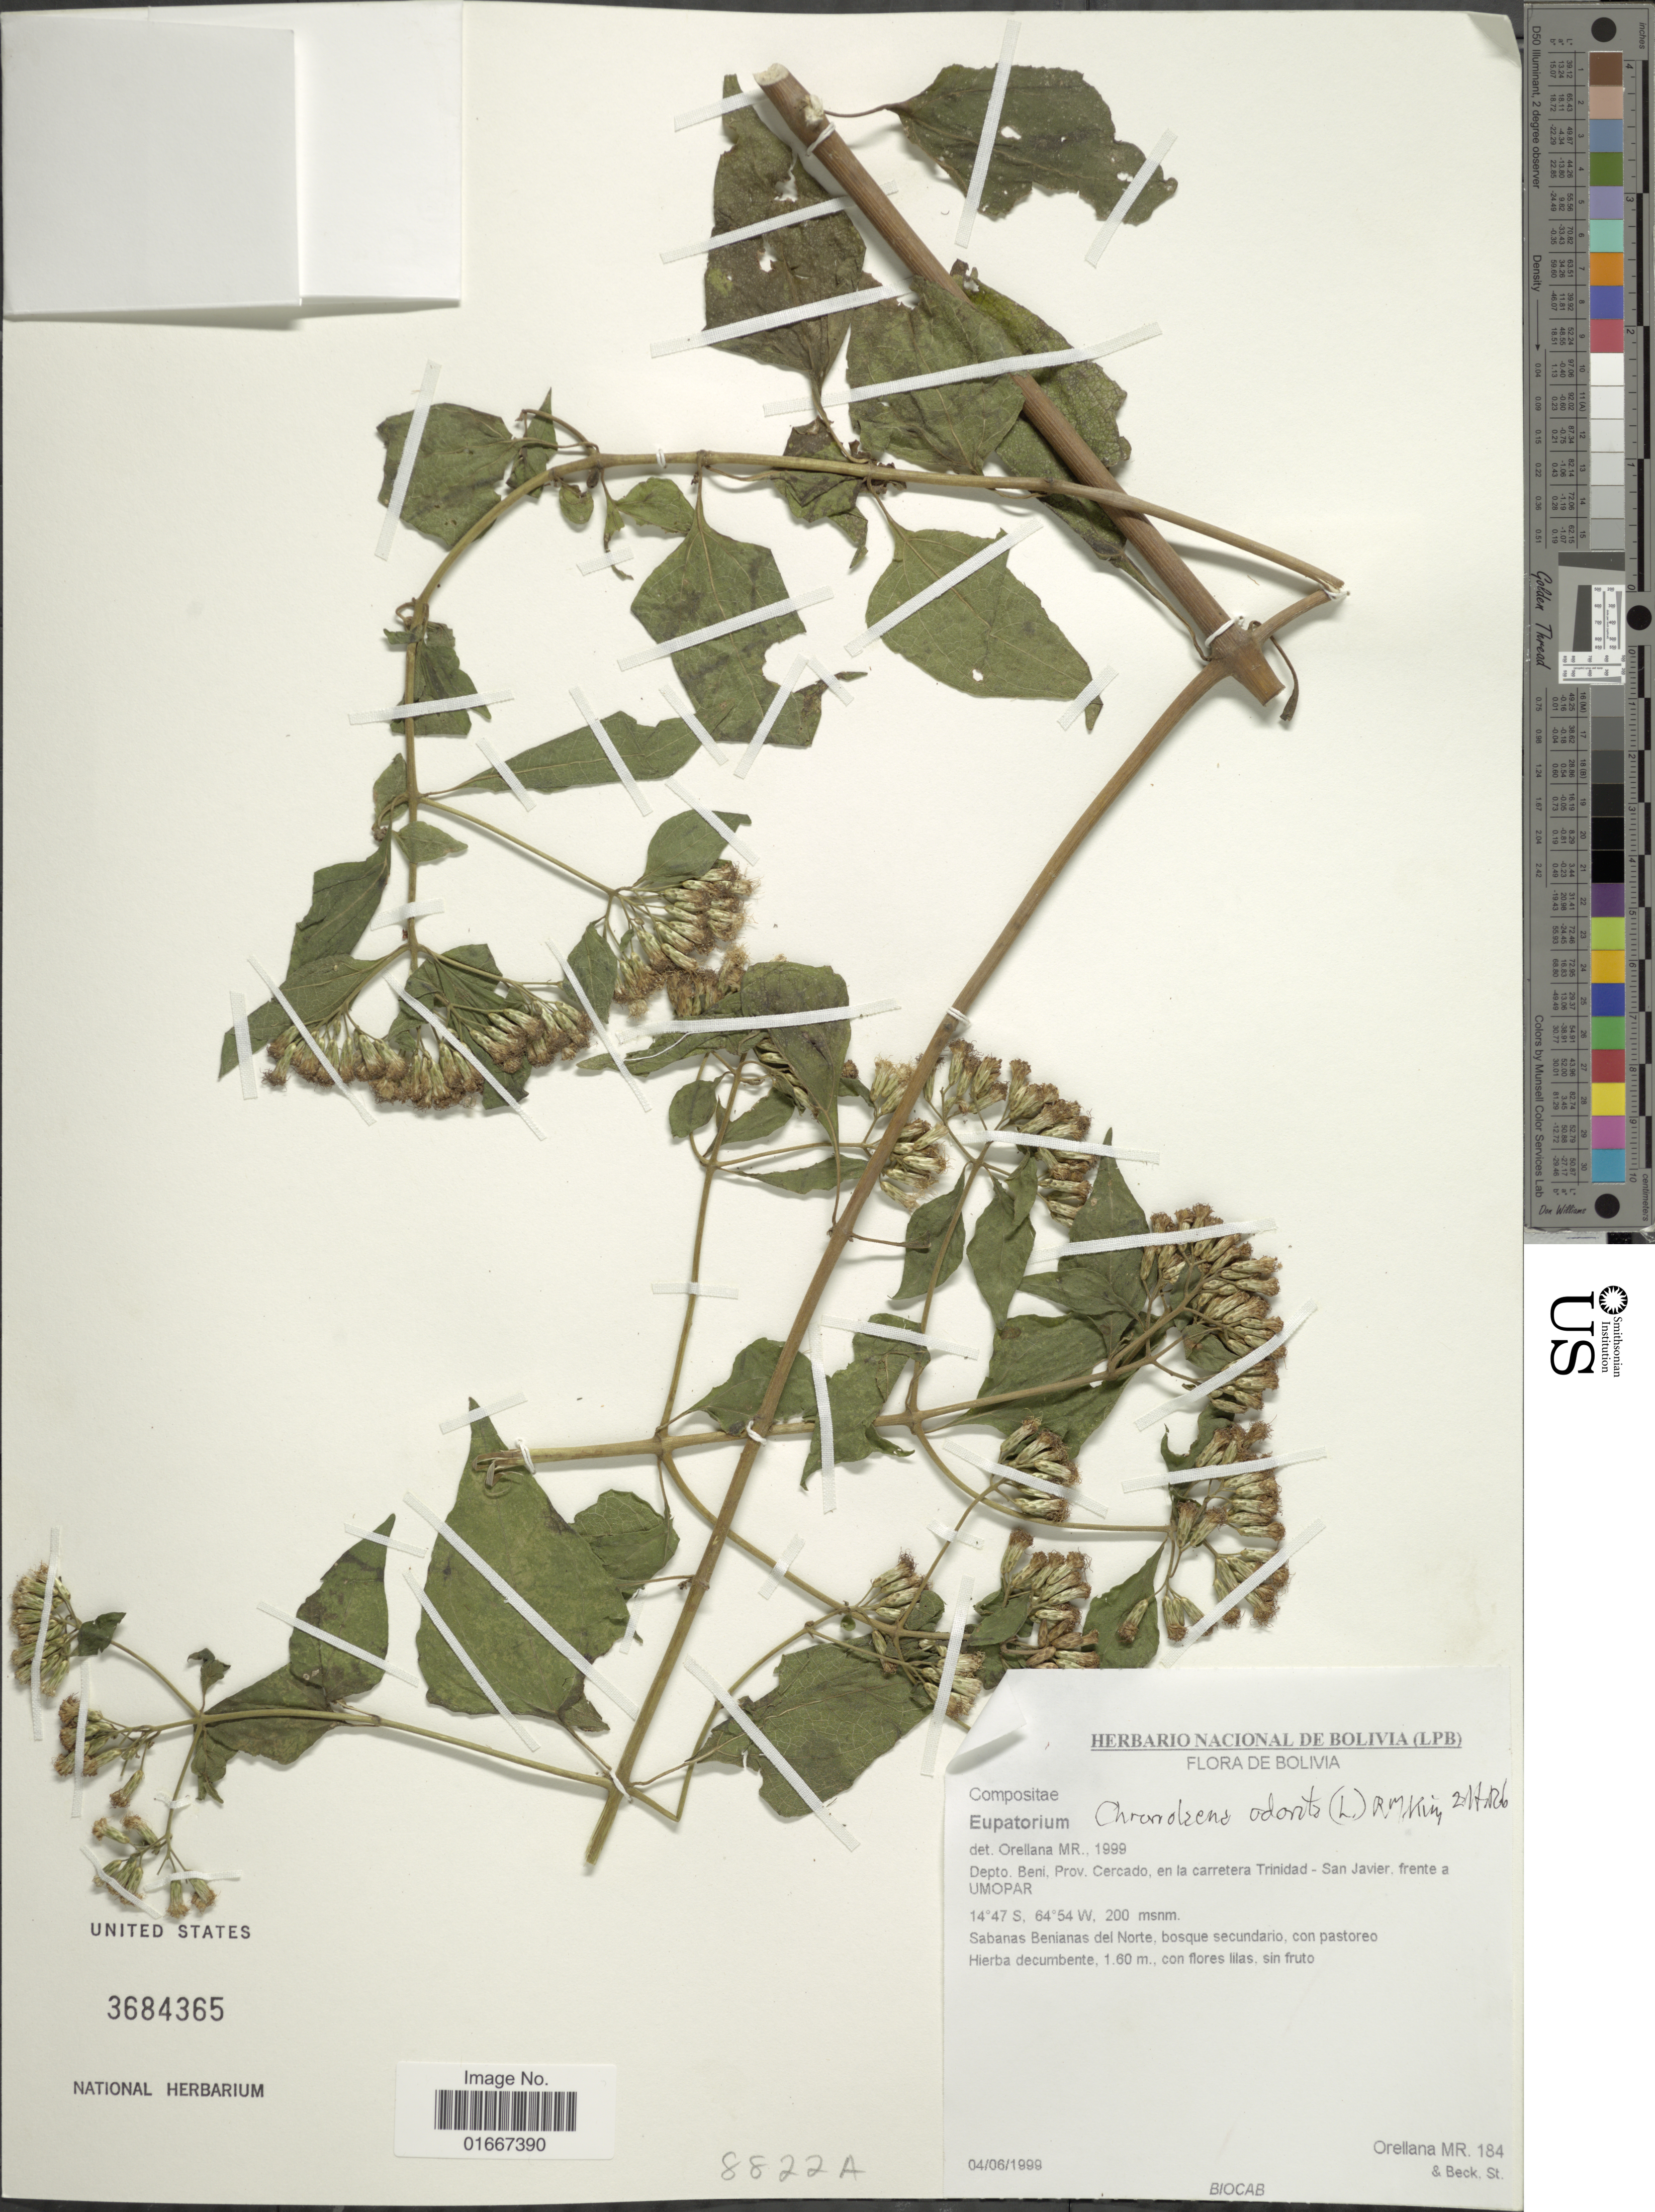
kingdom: Plantae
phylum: Tracheophyta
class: Magnoliopsida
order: Asterales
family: Asteraceae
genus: Chromolaena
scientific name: Chromolaena odorata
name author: (L.) R.M. King & H. Rob.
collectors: M. Orellana & S. G. Beck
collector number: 184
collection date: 1999-06-04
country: Bolivia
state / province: Beni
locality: Prov. Cercado, en la carretera Trinidad - San Javier frente a Umopar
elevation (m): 200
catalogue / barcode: US 3684365